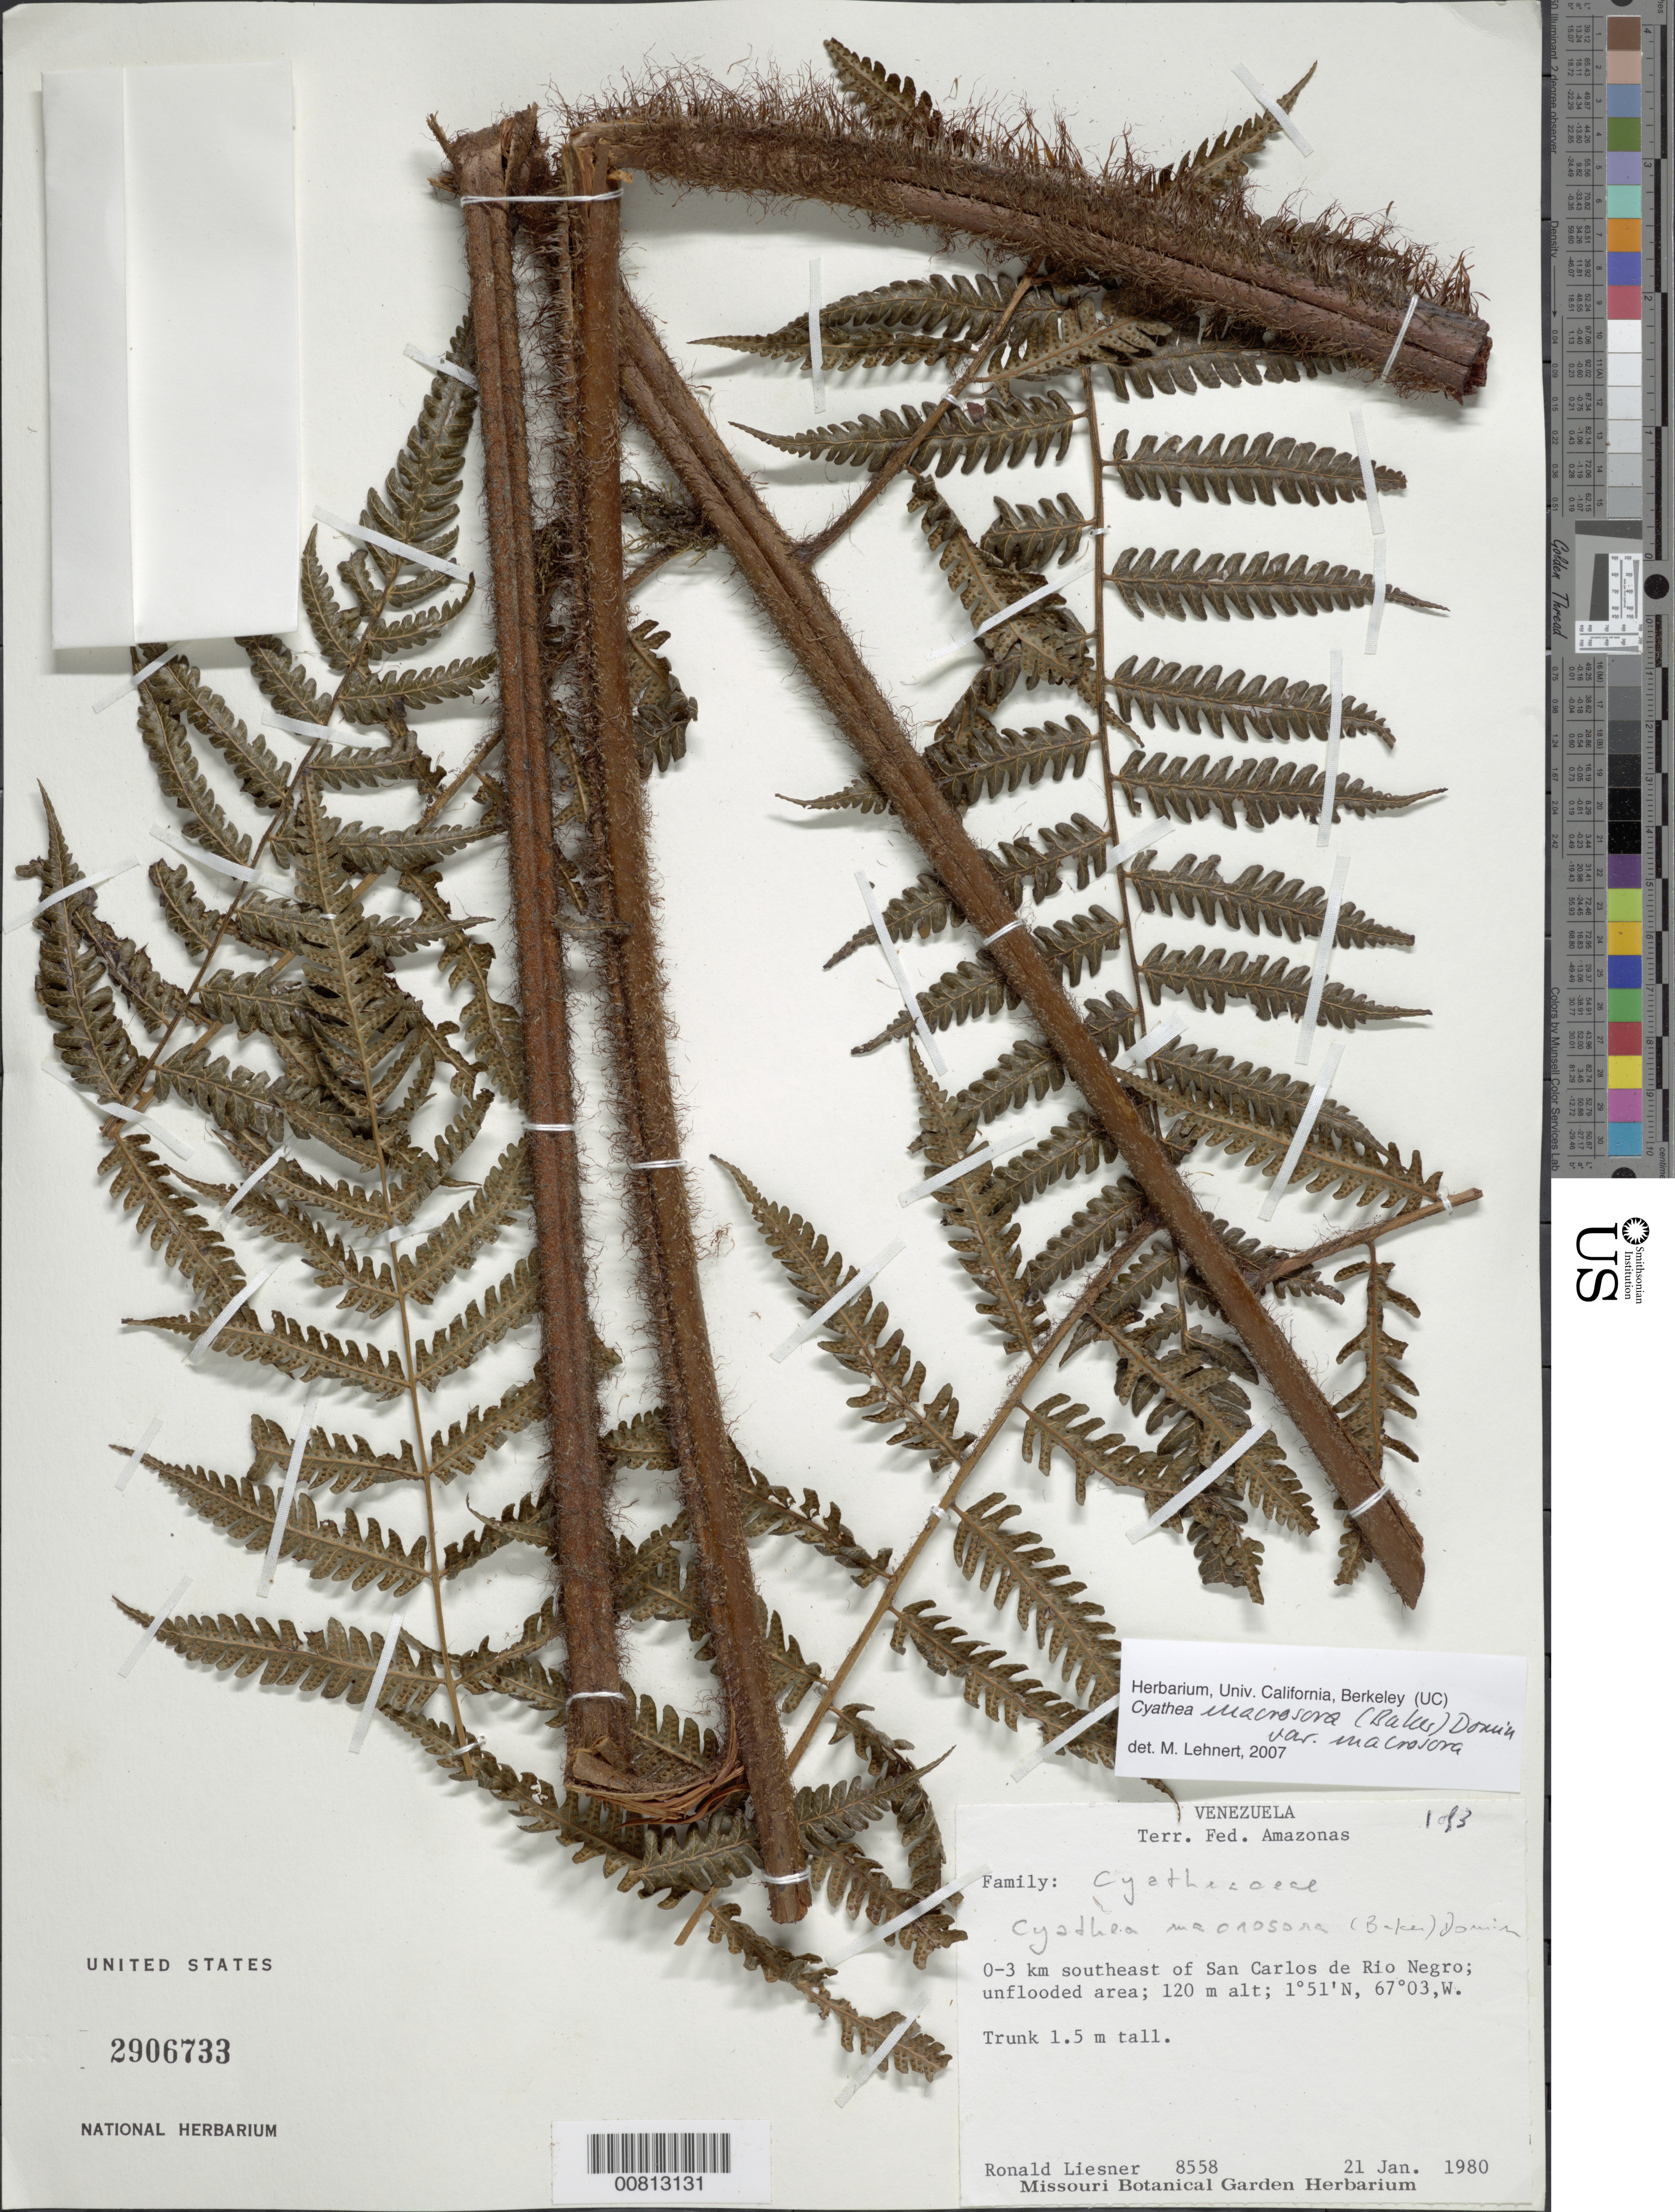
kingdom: Plantae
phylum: Tracheophyta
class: Polypodiopsida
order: Cyatheales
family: Cyatheaceae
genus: Cyathea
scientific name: Cyathea macrosora var. macrosora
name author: (Baker) Domin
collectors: R. L. Liesner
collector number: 8558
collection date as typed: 21-Jan-80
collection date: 1980-01-21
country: Venezuela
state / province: Amazonas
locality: San Carlos de Río Negro, 0-3 km SE of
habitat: Unflooded area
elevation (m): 120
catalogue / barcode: US 2906733